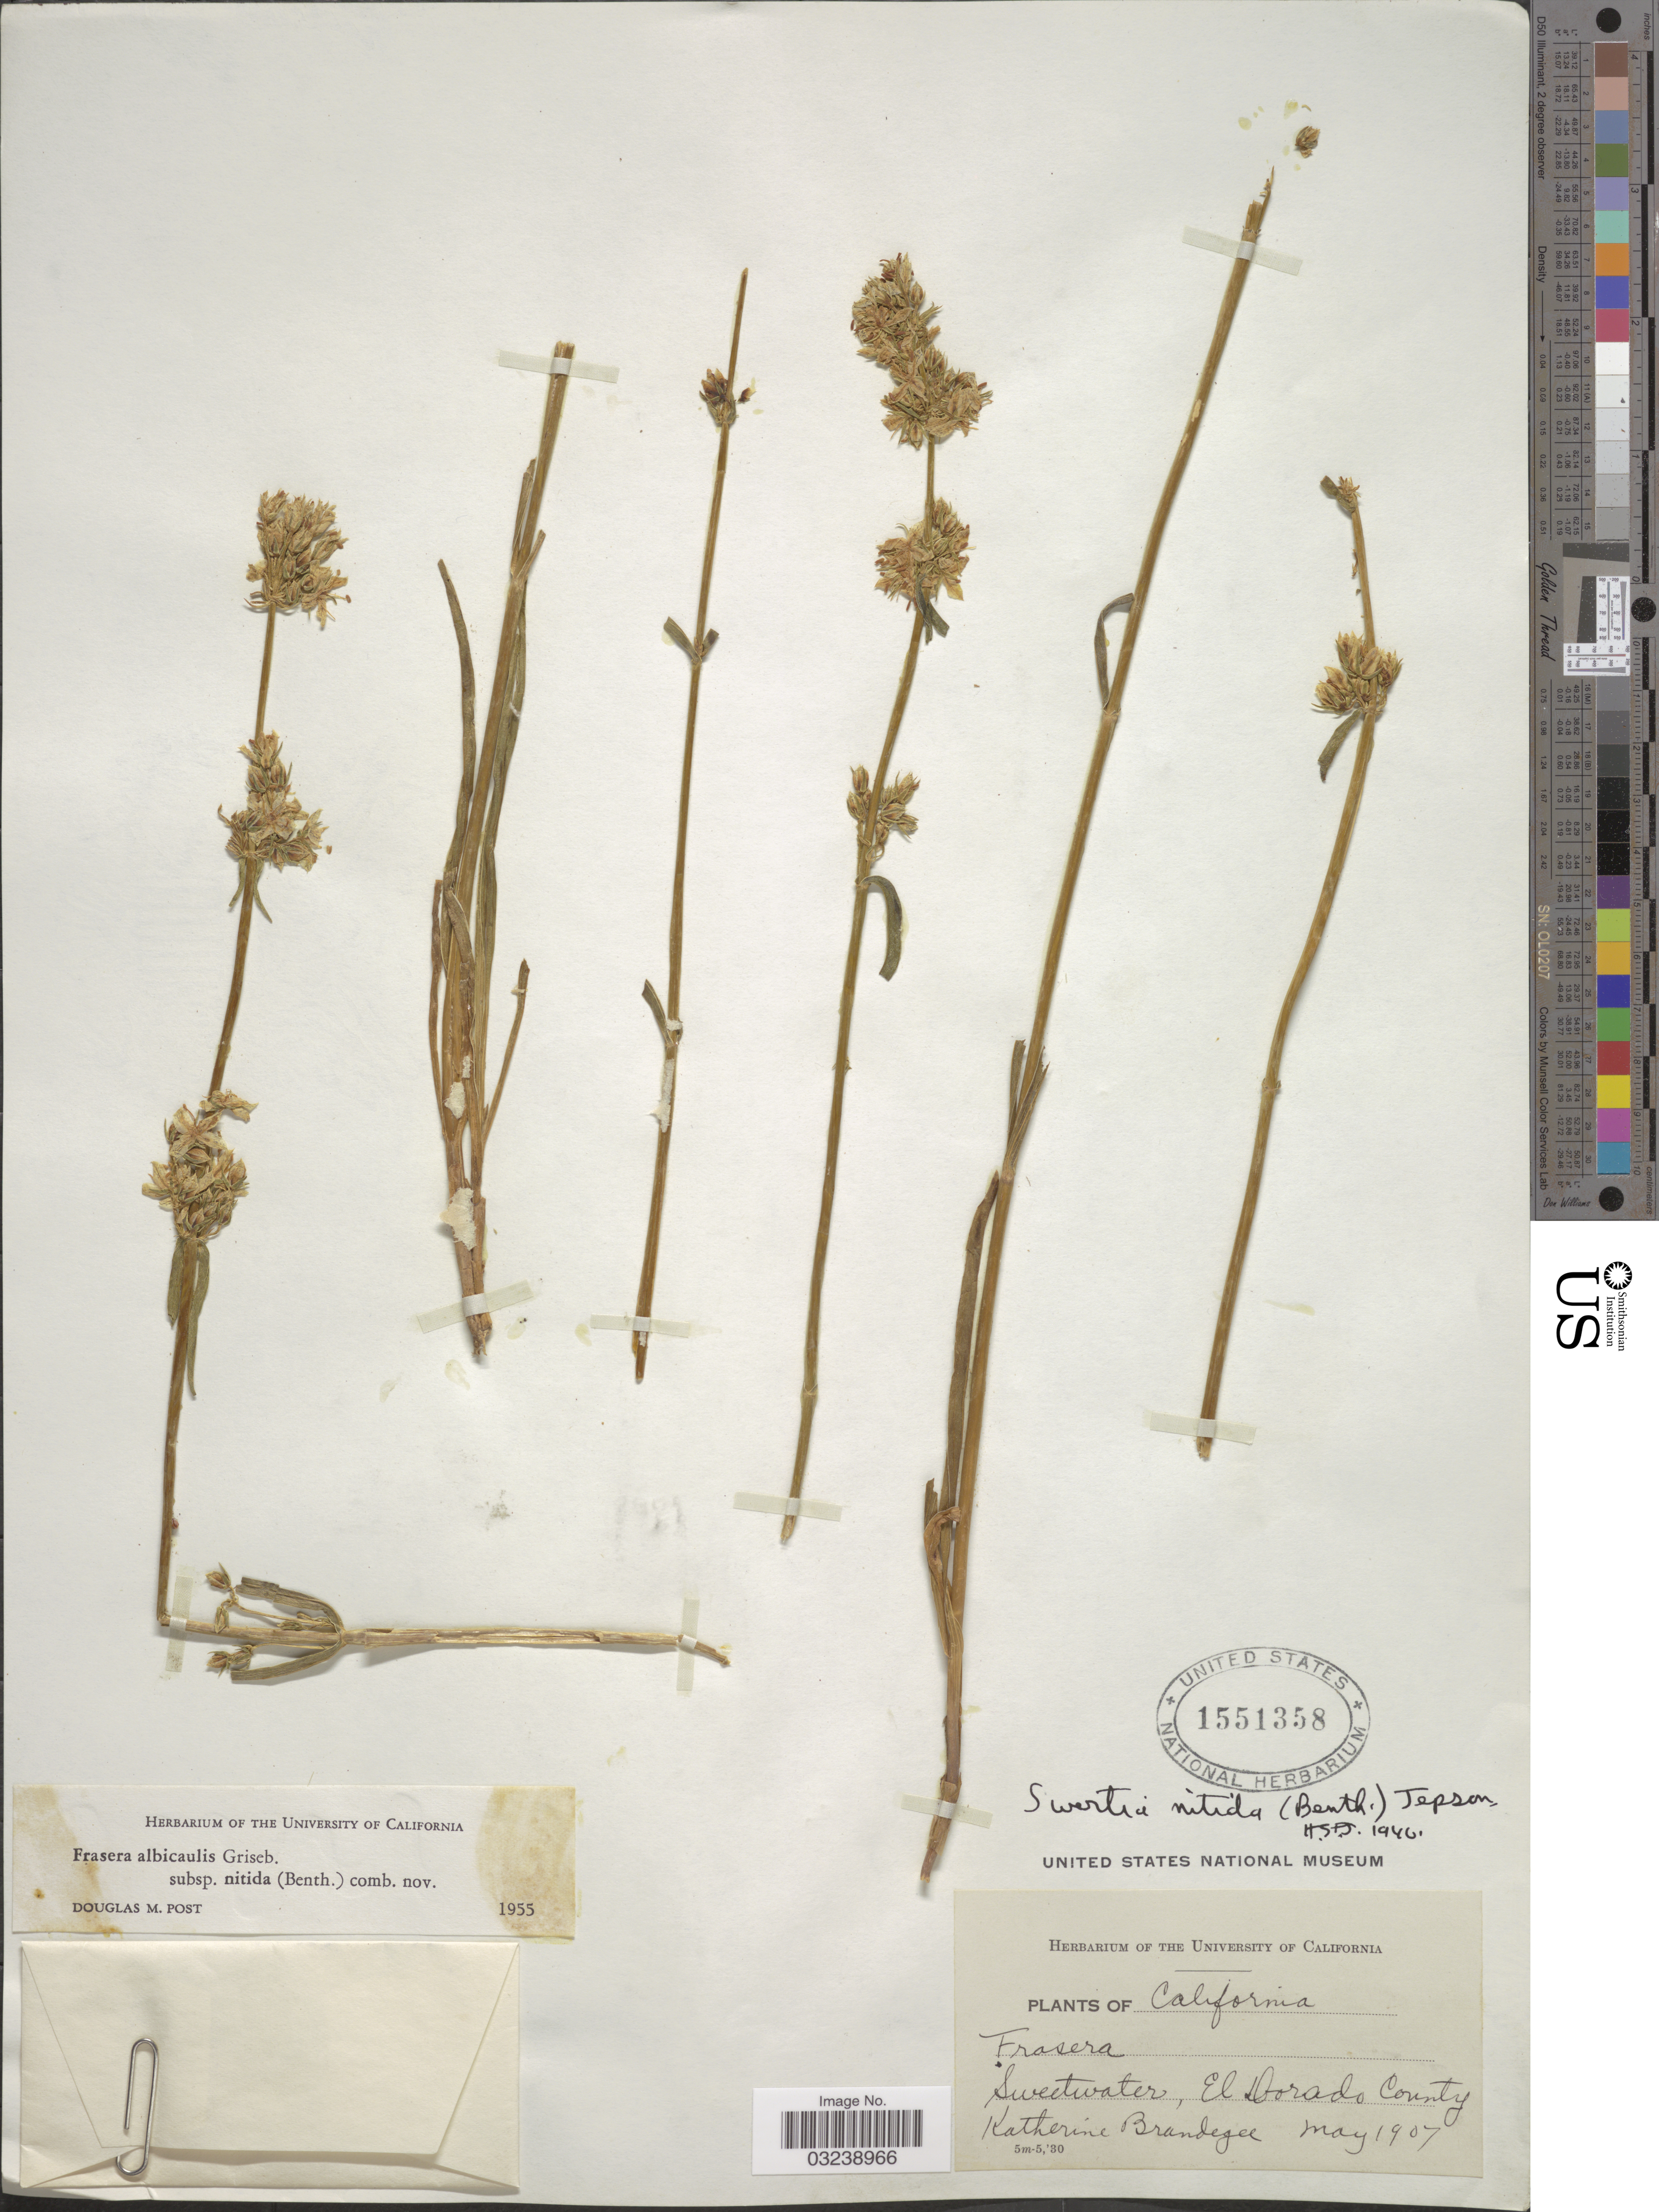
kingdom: Plantae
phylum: Tracheophyta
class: Magnoliopsida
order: Gentianales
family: Gentianaceae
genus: Frasera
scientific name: Frasera albicaulis var. nitida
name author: (Benth.) C.L. Hitchc.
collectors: K. Brandegee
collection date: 1907-05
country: United States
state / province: California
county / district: El Dorado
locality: Sweetwater, El Dorado County.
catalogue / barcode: US 1551358